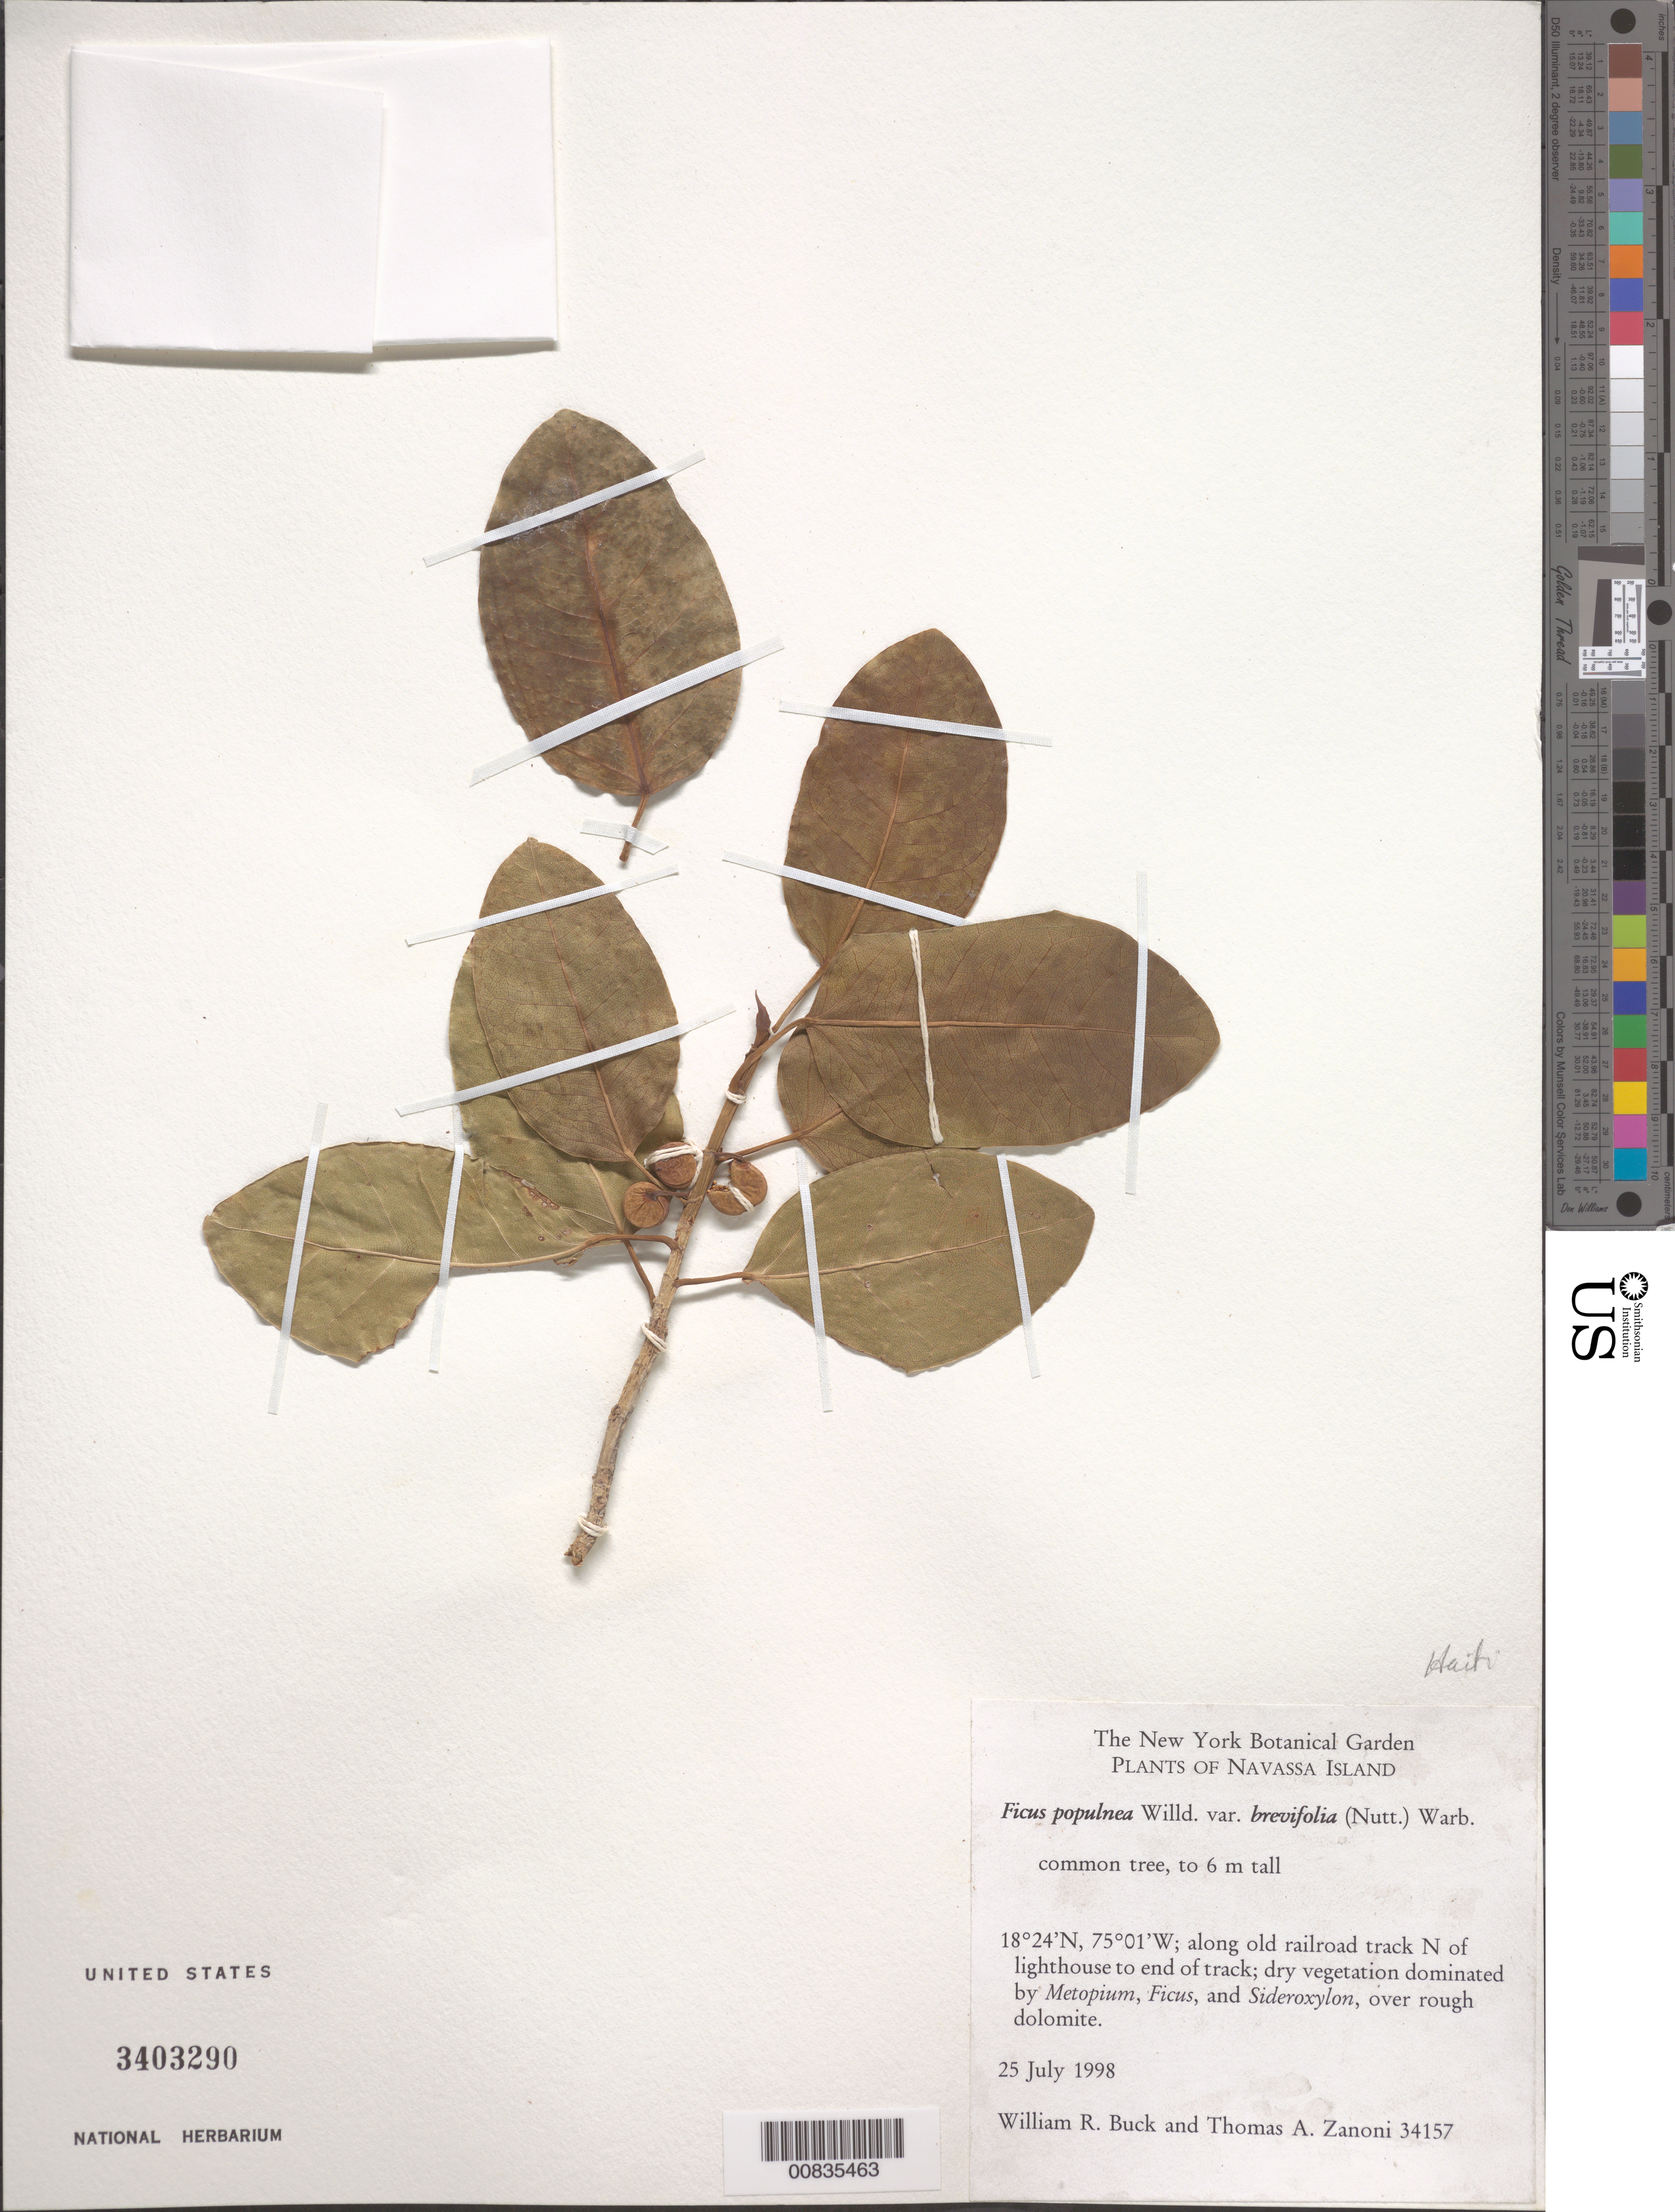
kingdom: Plantae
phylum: Tracheophyta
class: Magnoliopsida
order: Rosales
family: Moraceae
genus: Ficus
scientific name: Ficus populnea var. brevifolia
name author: (Nutt.) Warb.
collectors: W. R. Buck & T. A. Zanoni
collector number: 34157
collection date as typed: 25 Jul 1998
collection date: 1998-07-25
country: Navassa Island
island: Hispaniola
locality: Navassa Island. Along old railroad track N of lighthouse to end of track.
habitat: Dry vegetation dominated by Metopium, Ficus, and Sideroxylon, over rough dolomite.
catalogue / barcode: US 3403290